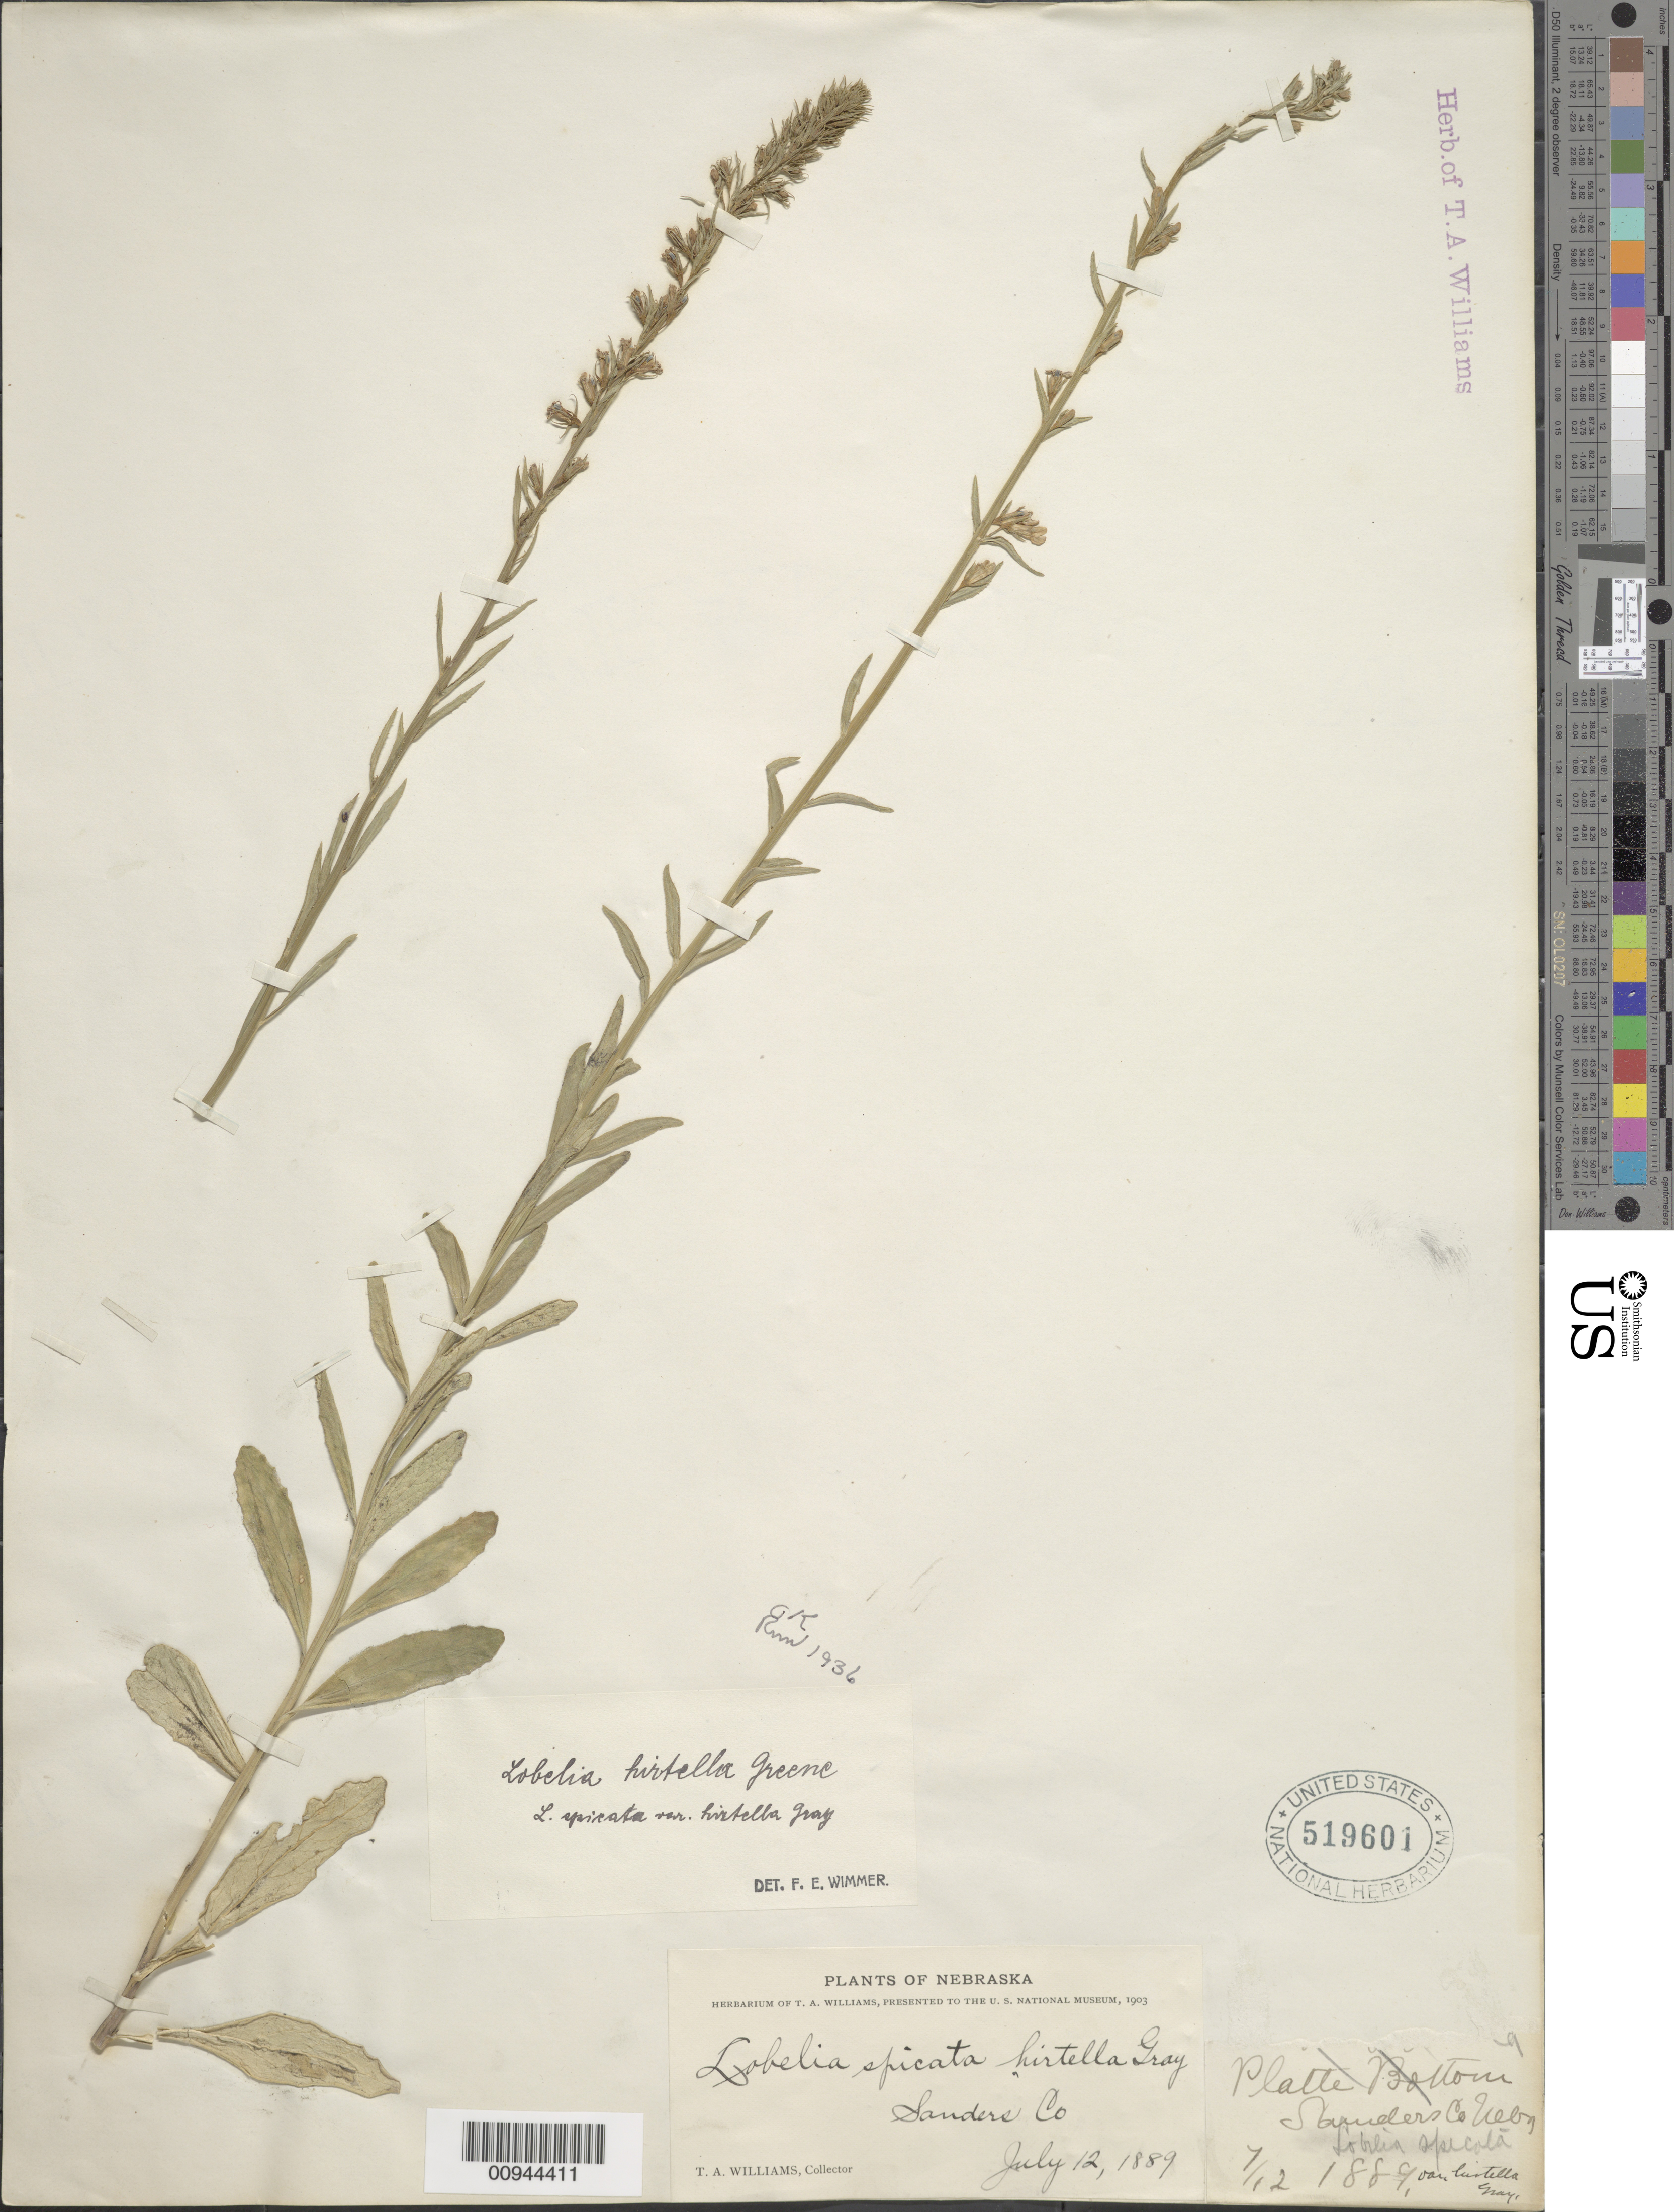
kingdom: Plantae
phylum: Tracheophyta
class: Magnoliopsida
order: Asterales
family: Campanulaceae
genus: Lobelia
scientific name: Lobelia hirtella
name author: (A. Gray) Greene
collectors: T. A. Williams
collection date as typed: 12 Jul 1889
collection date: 1889-07-12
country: United States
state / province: Nebraska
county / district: Sanders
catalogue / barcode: US 519601